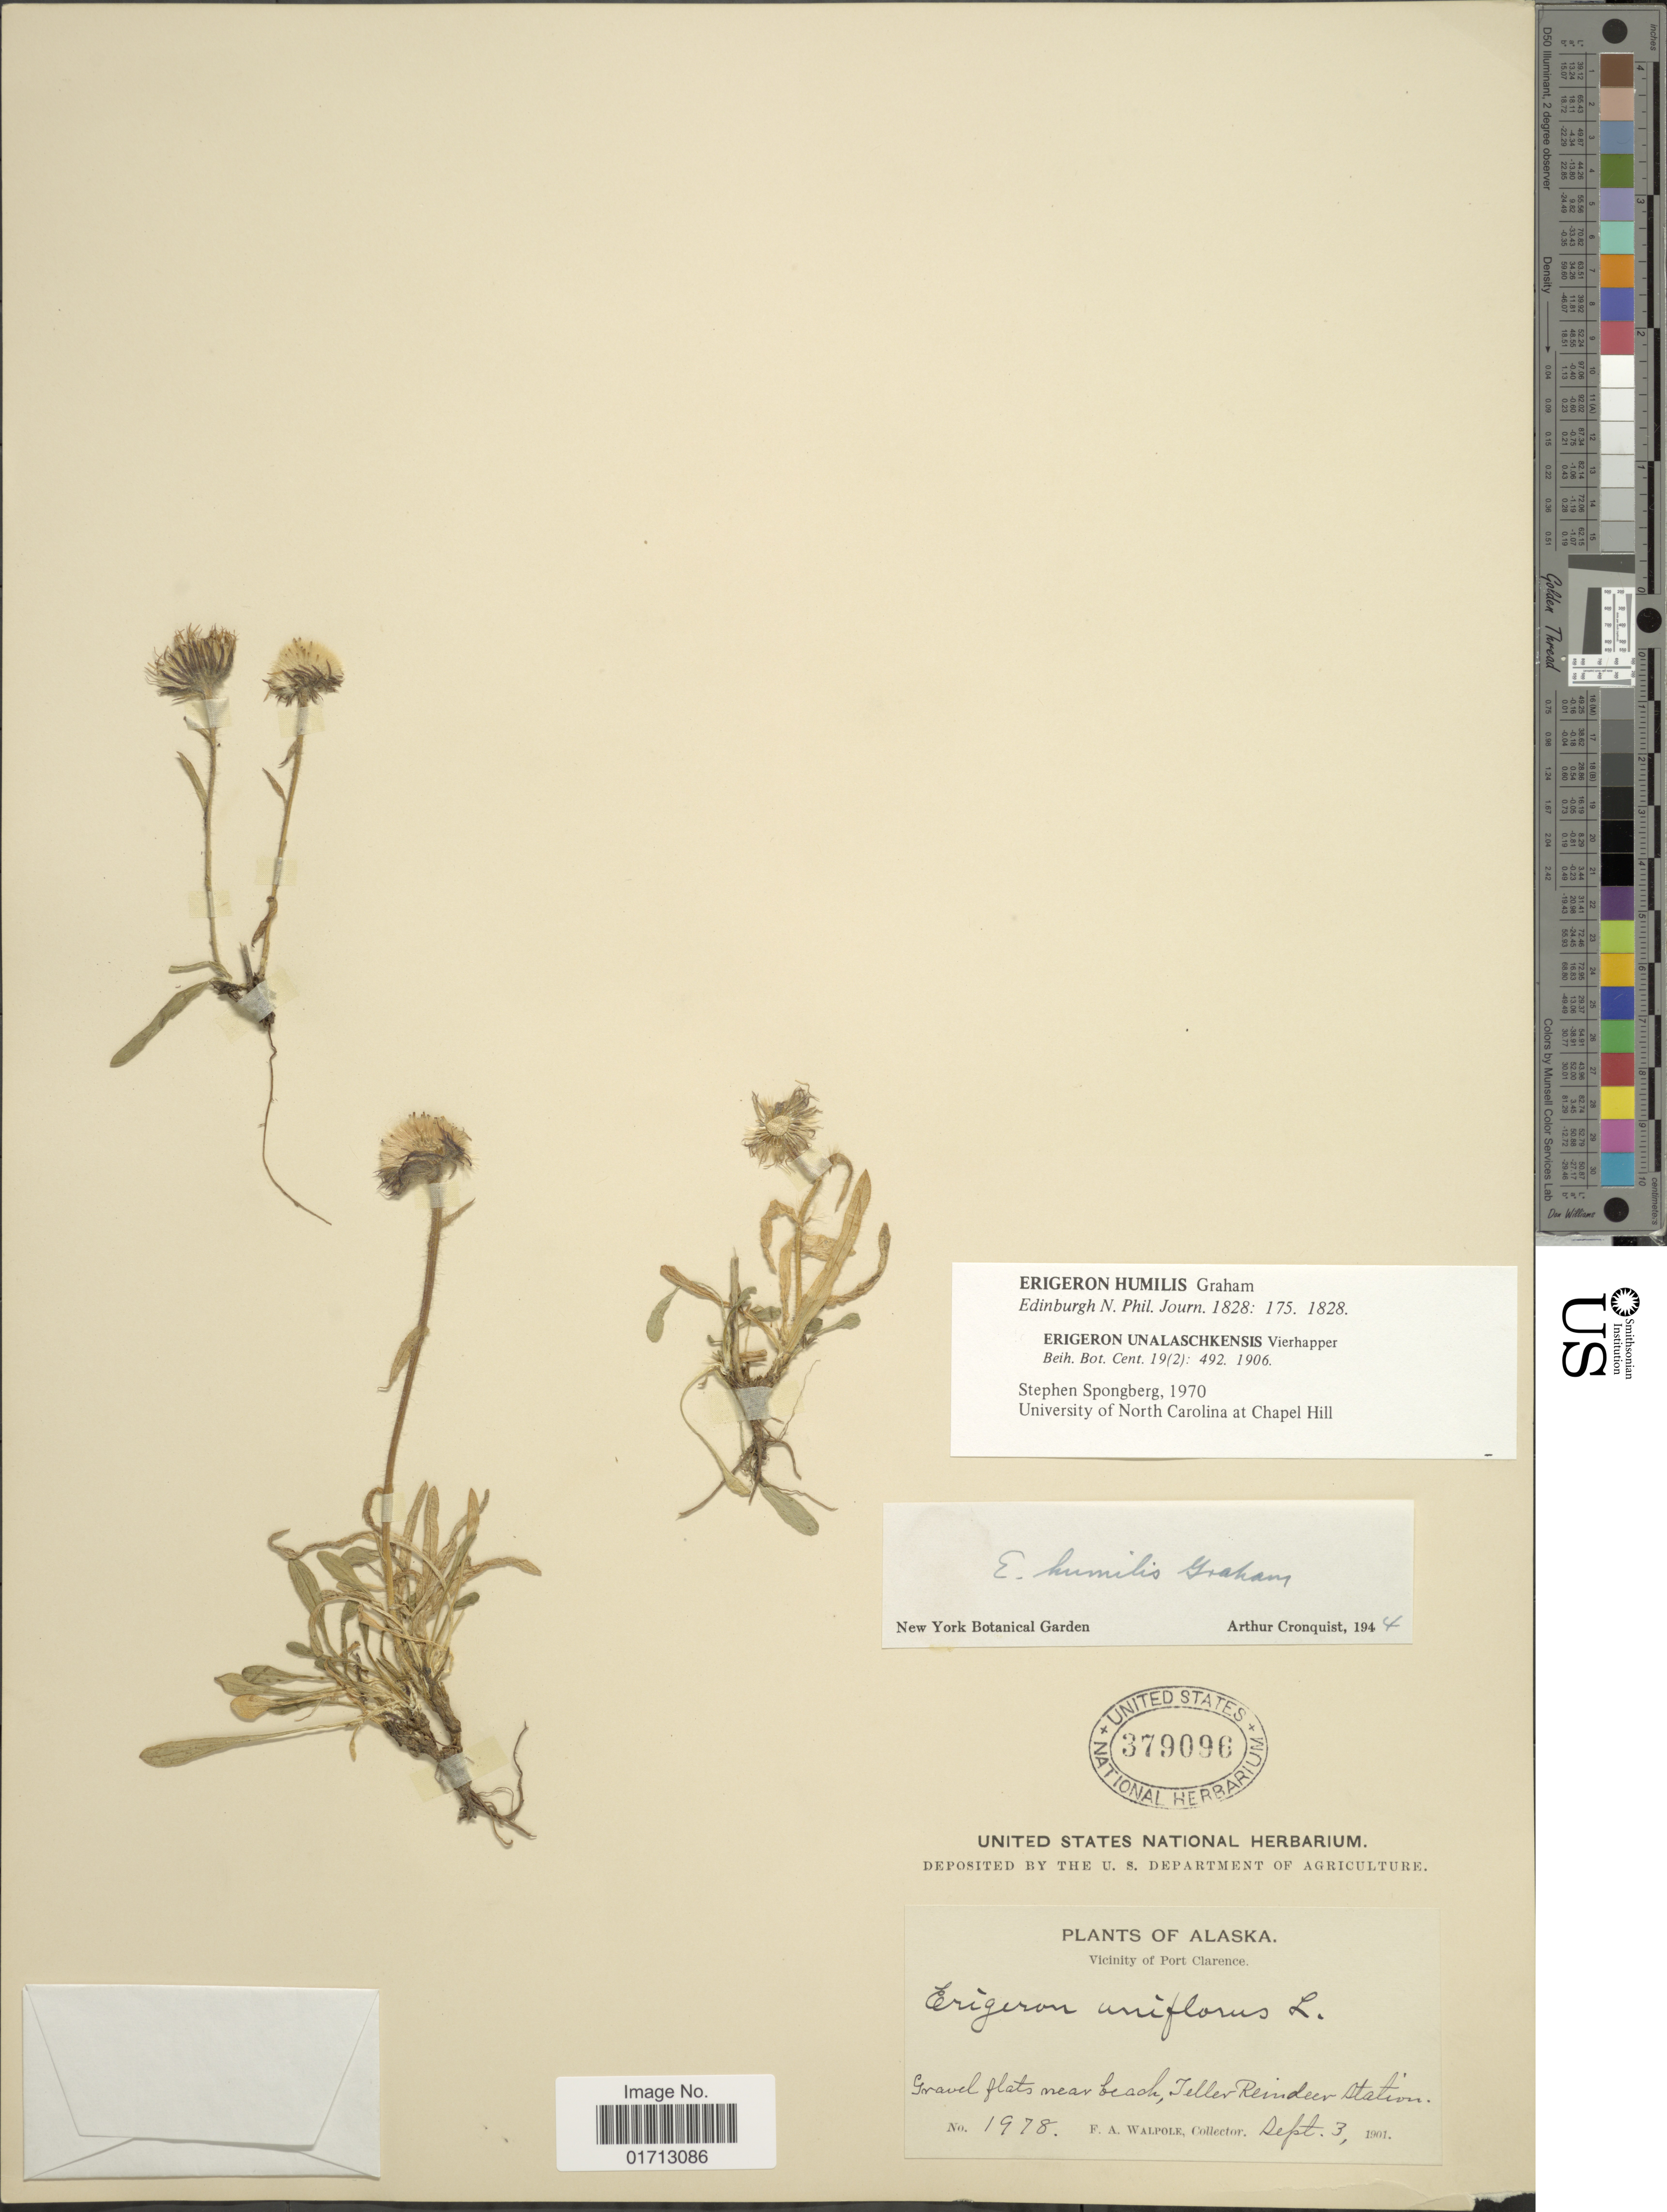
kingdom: Plantae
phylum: Tracheophyta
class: Magnoliopsida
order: Asterales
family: Asteraceae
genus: Erigeron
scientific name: Erigeron humilis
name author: Graham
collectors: F. Walpole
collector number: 1978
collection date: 1901-09-03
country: United States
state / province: Alaska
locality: Vicinity of Port Clarence, Gravel flats near beach, Teller Reindeer Station.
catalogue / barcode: US 379096